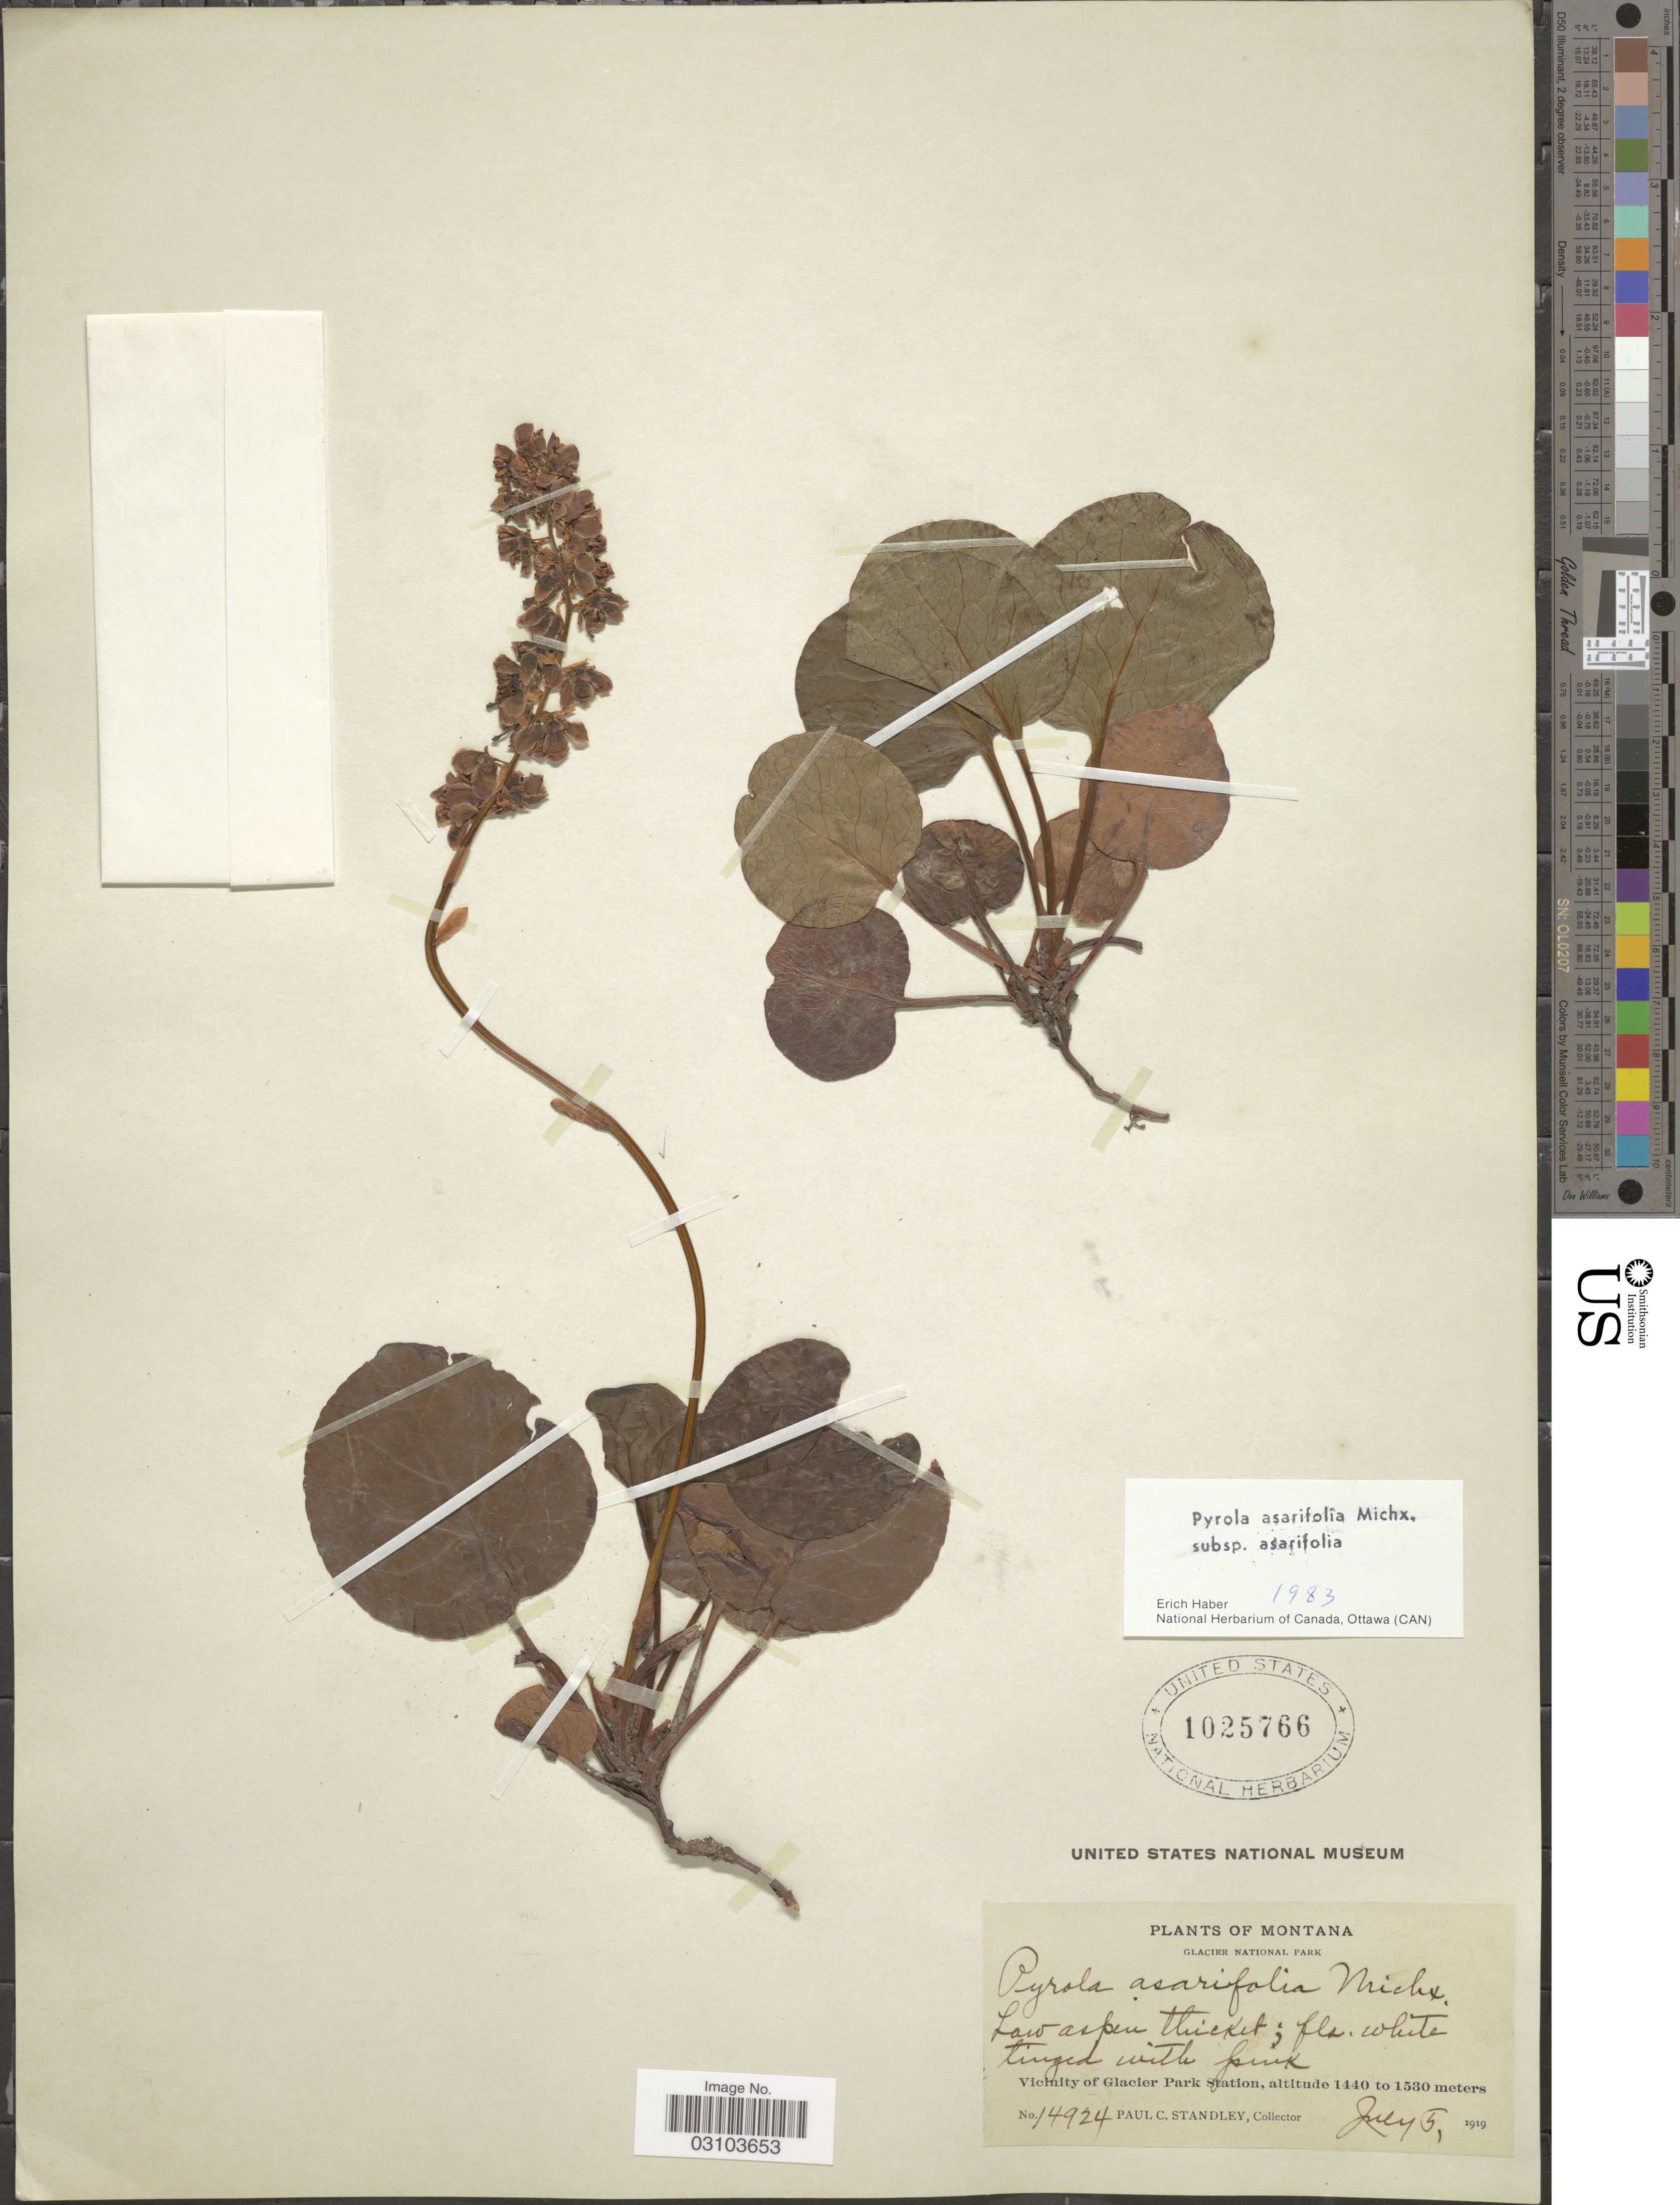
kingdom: Plantae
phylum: Tracheophyta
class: Magnoliopsida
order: Ericales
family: Ericaceae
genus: Pyrola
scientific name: Pyrola asarifolia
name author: Michx.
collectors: P. C. Standley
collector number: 14924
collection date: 1919-07-05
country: United States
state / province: Montana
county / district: Glacier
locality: Glacier National Park, Vicinity of Glacier Park Station.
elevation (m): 1440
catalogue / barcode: US 1025766